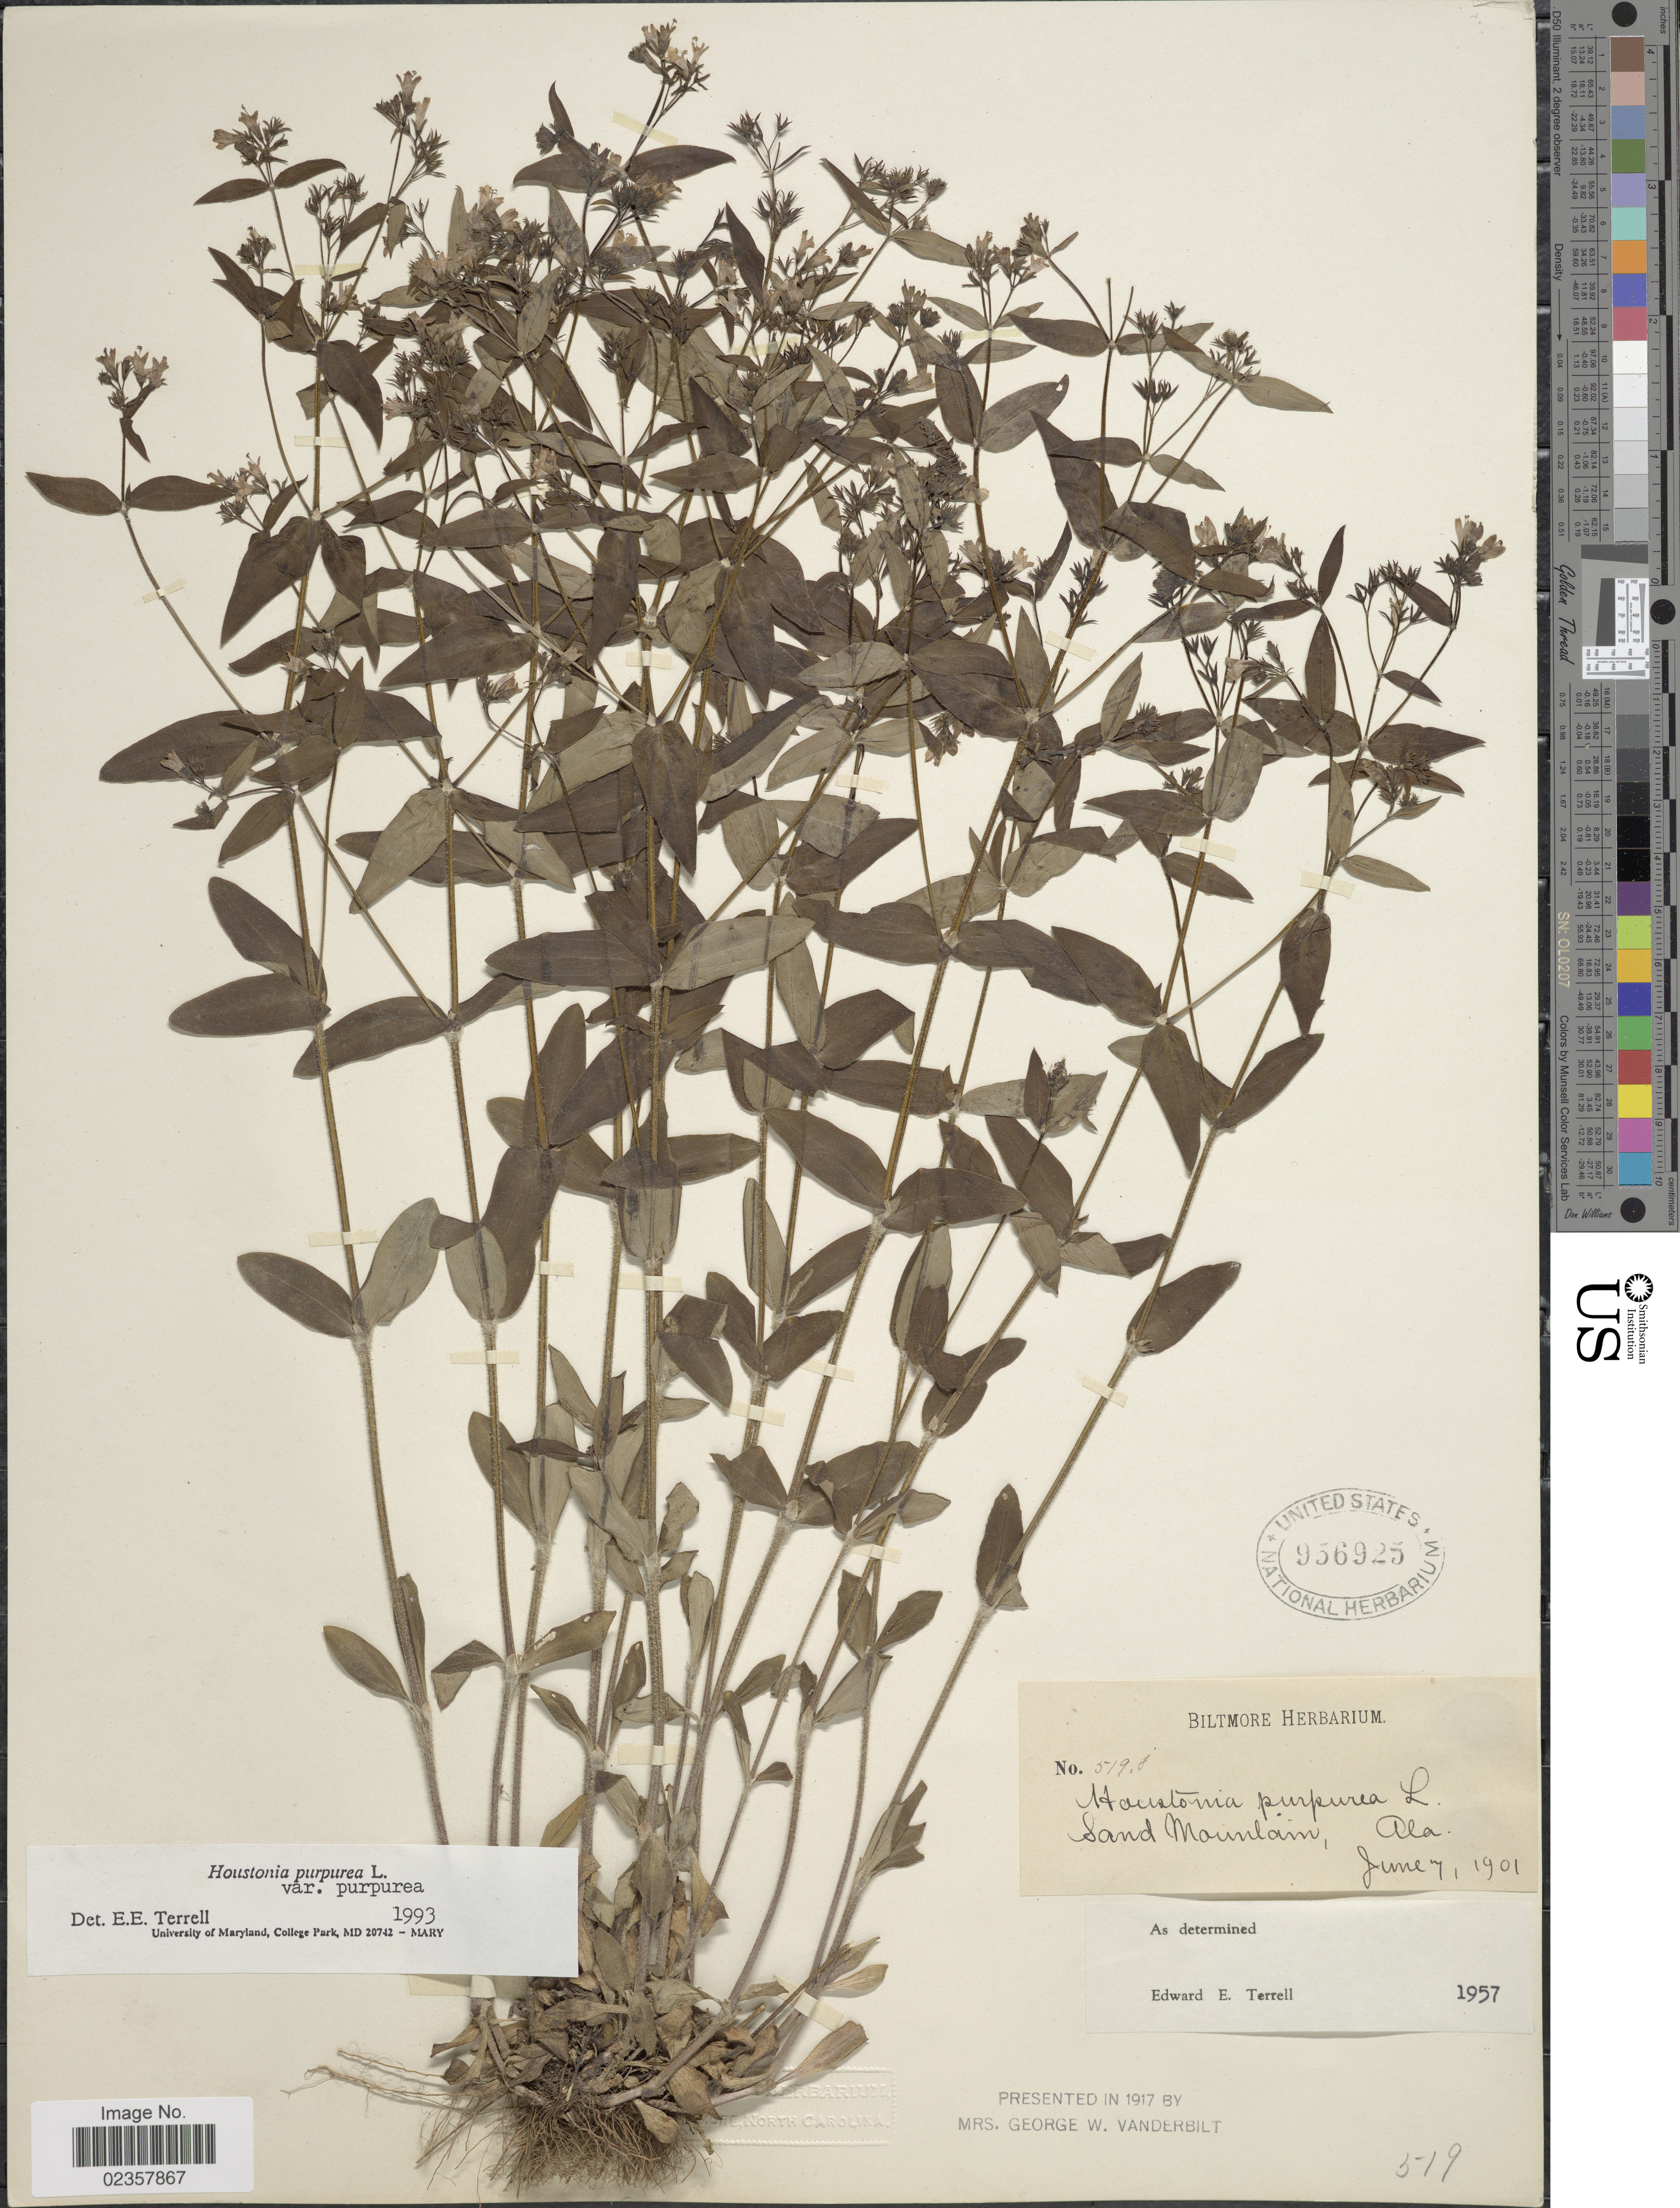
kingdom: Plantae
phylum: Tracheophyta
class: Magnoliopsida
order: Gentianales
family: Rubiaceae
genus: Houstonia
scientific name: Houstonia purpurea var. purpurea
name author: L.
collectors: ex herb. Biltmore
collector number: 519j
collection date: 1901-06-07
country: United States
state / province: Alabama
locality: Sand Mountain, Ala.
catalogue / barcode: US 956925